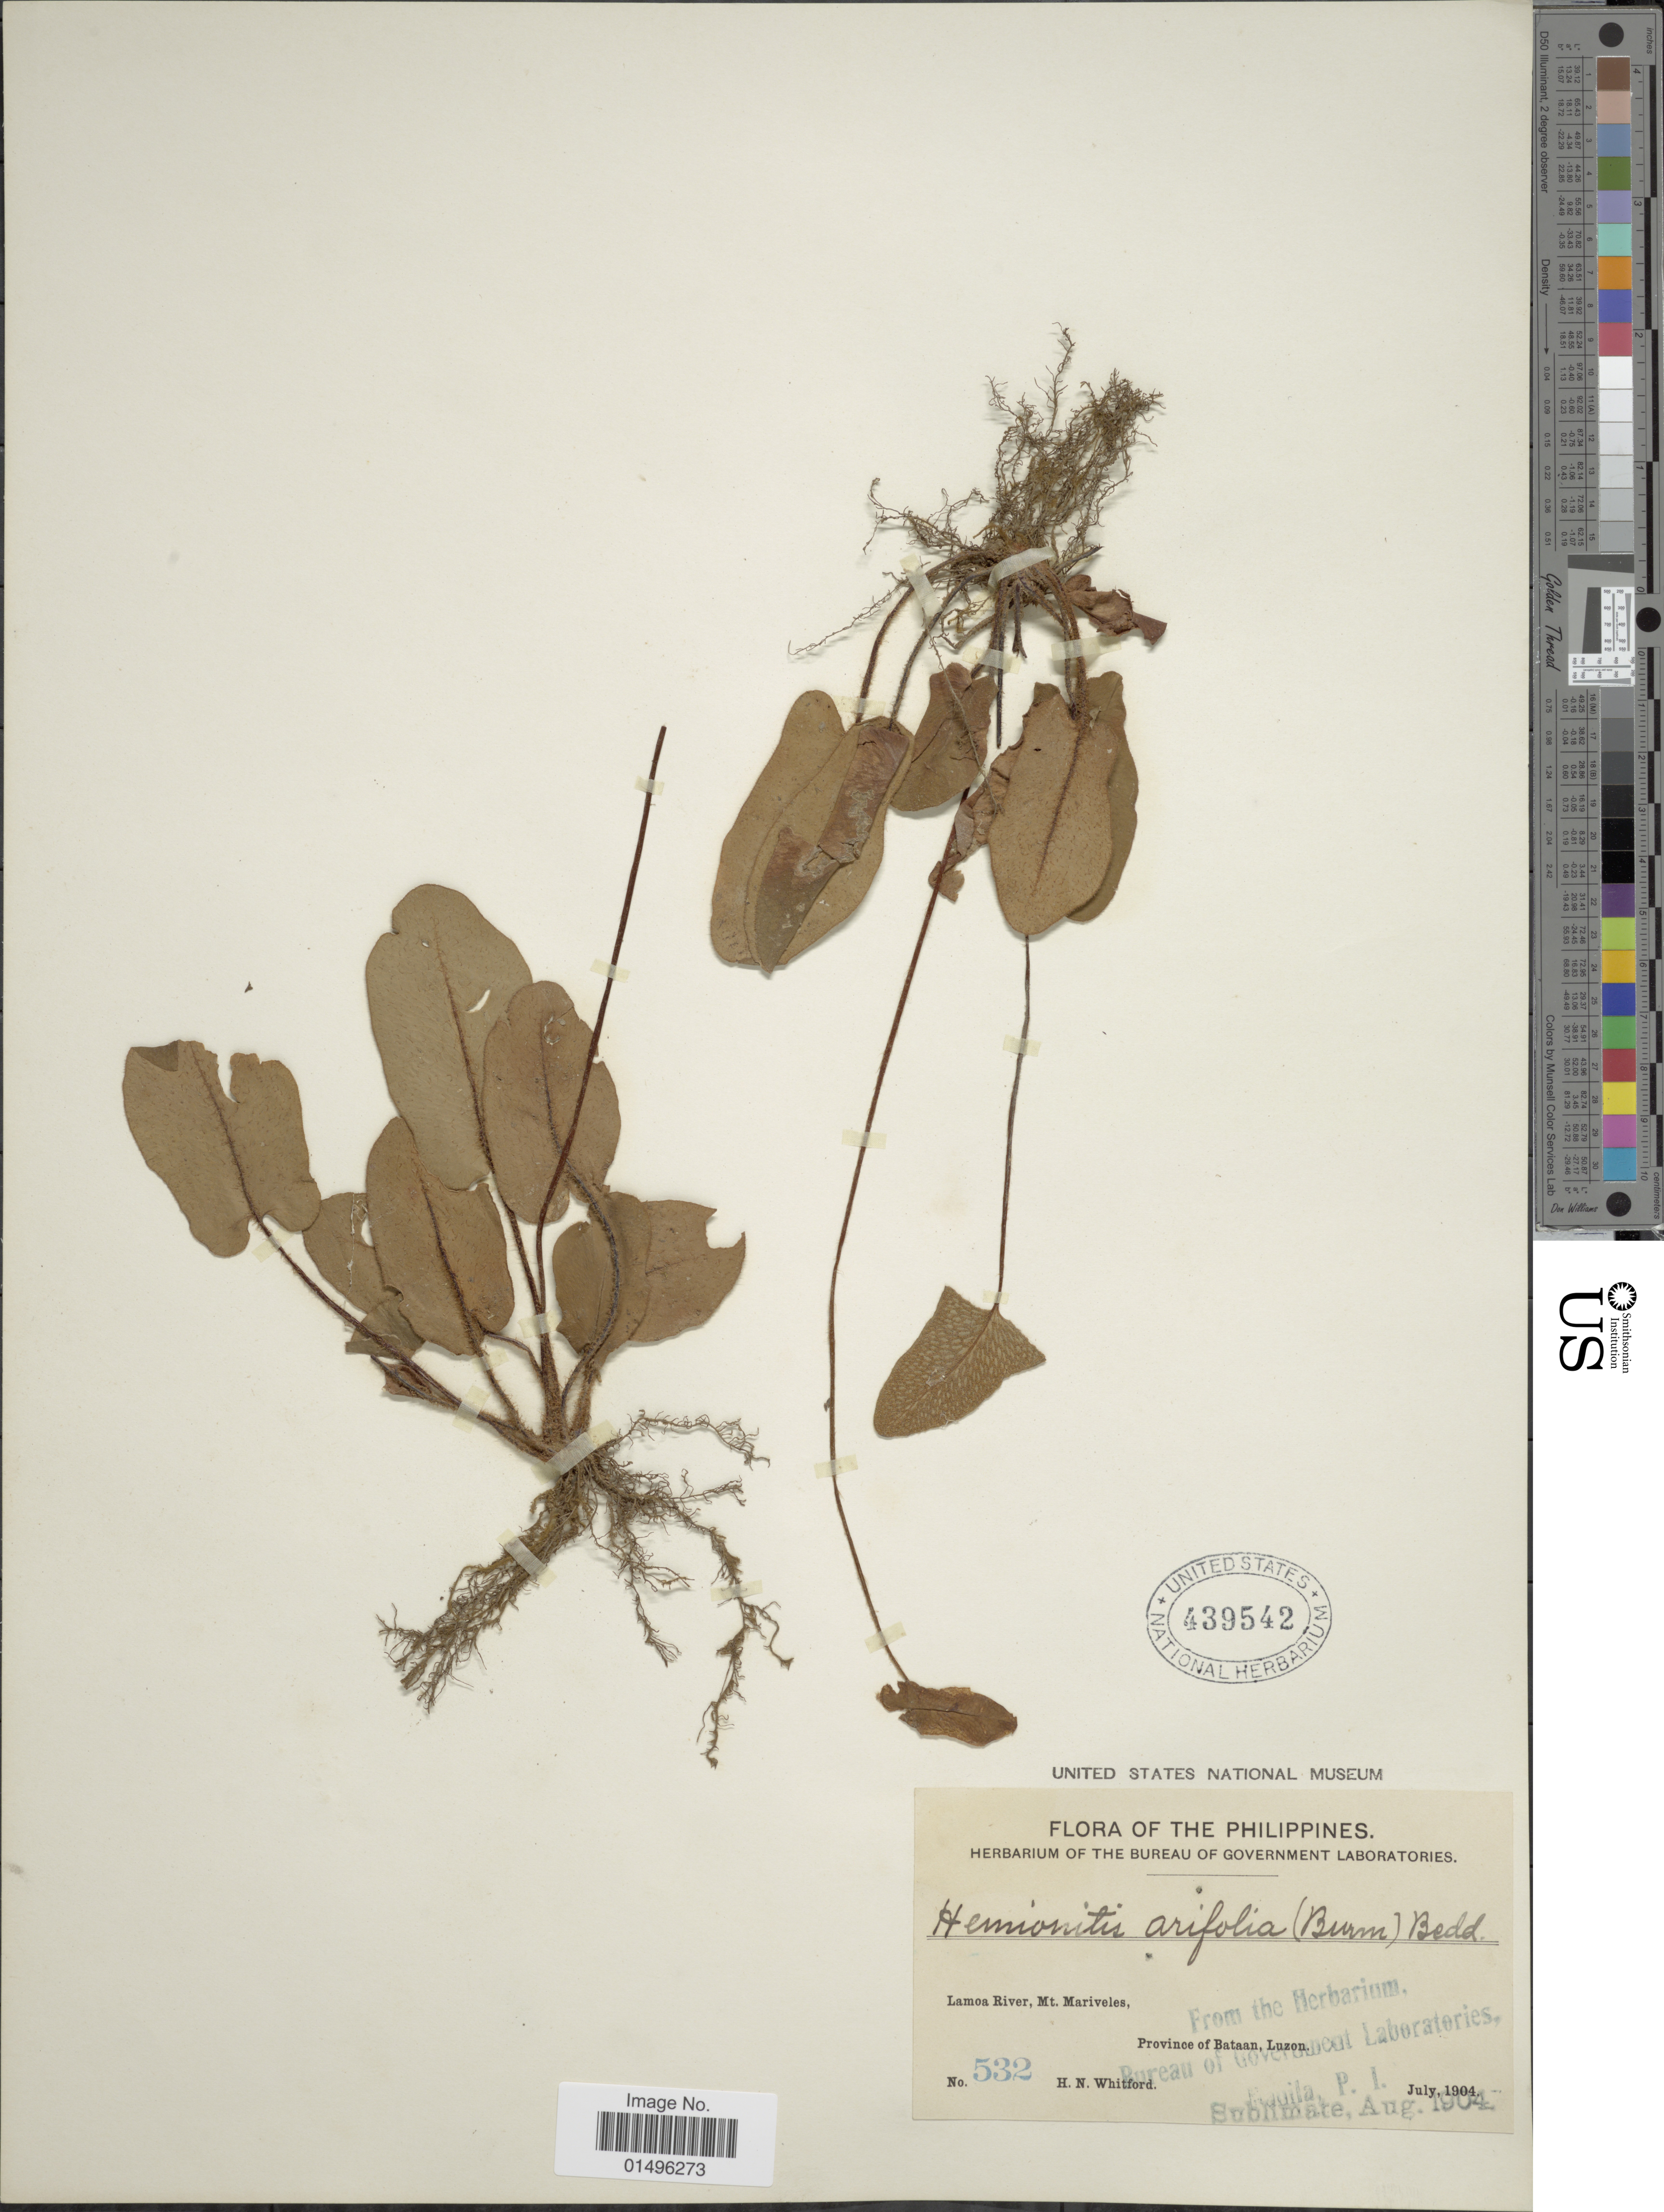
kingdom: Plantae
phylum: Tracheophyta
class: Polypodiopsida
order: Polypodiales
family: Pteridaceae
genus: Parahemionitis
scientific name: Parahemionitis cordata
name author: (Roxb. ex Hook. & Grev.) Fraser-Jenk.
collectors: H. N. Whitford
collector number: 532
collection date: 1904-07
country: Philippines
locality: Philippine Islands, Lamao River Mt. Mariveles, Province of Bataan Luzon.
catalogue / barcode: US 439542